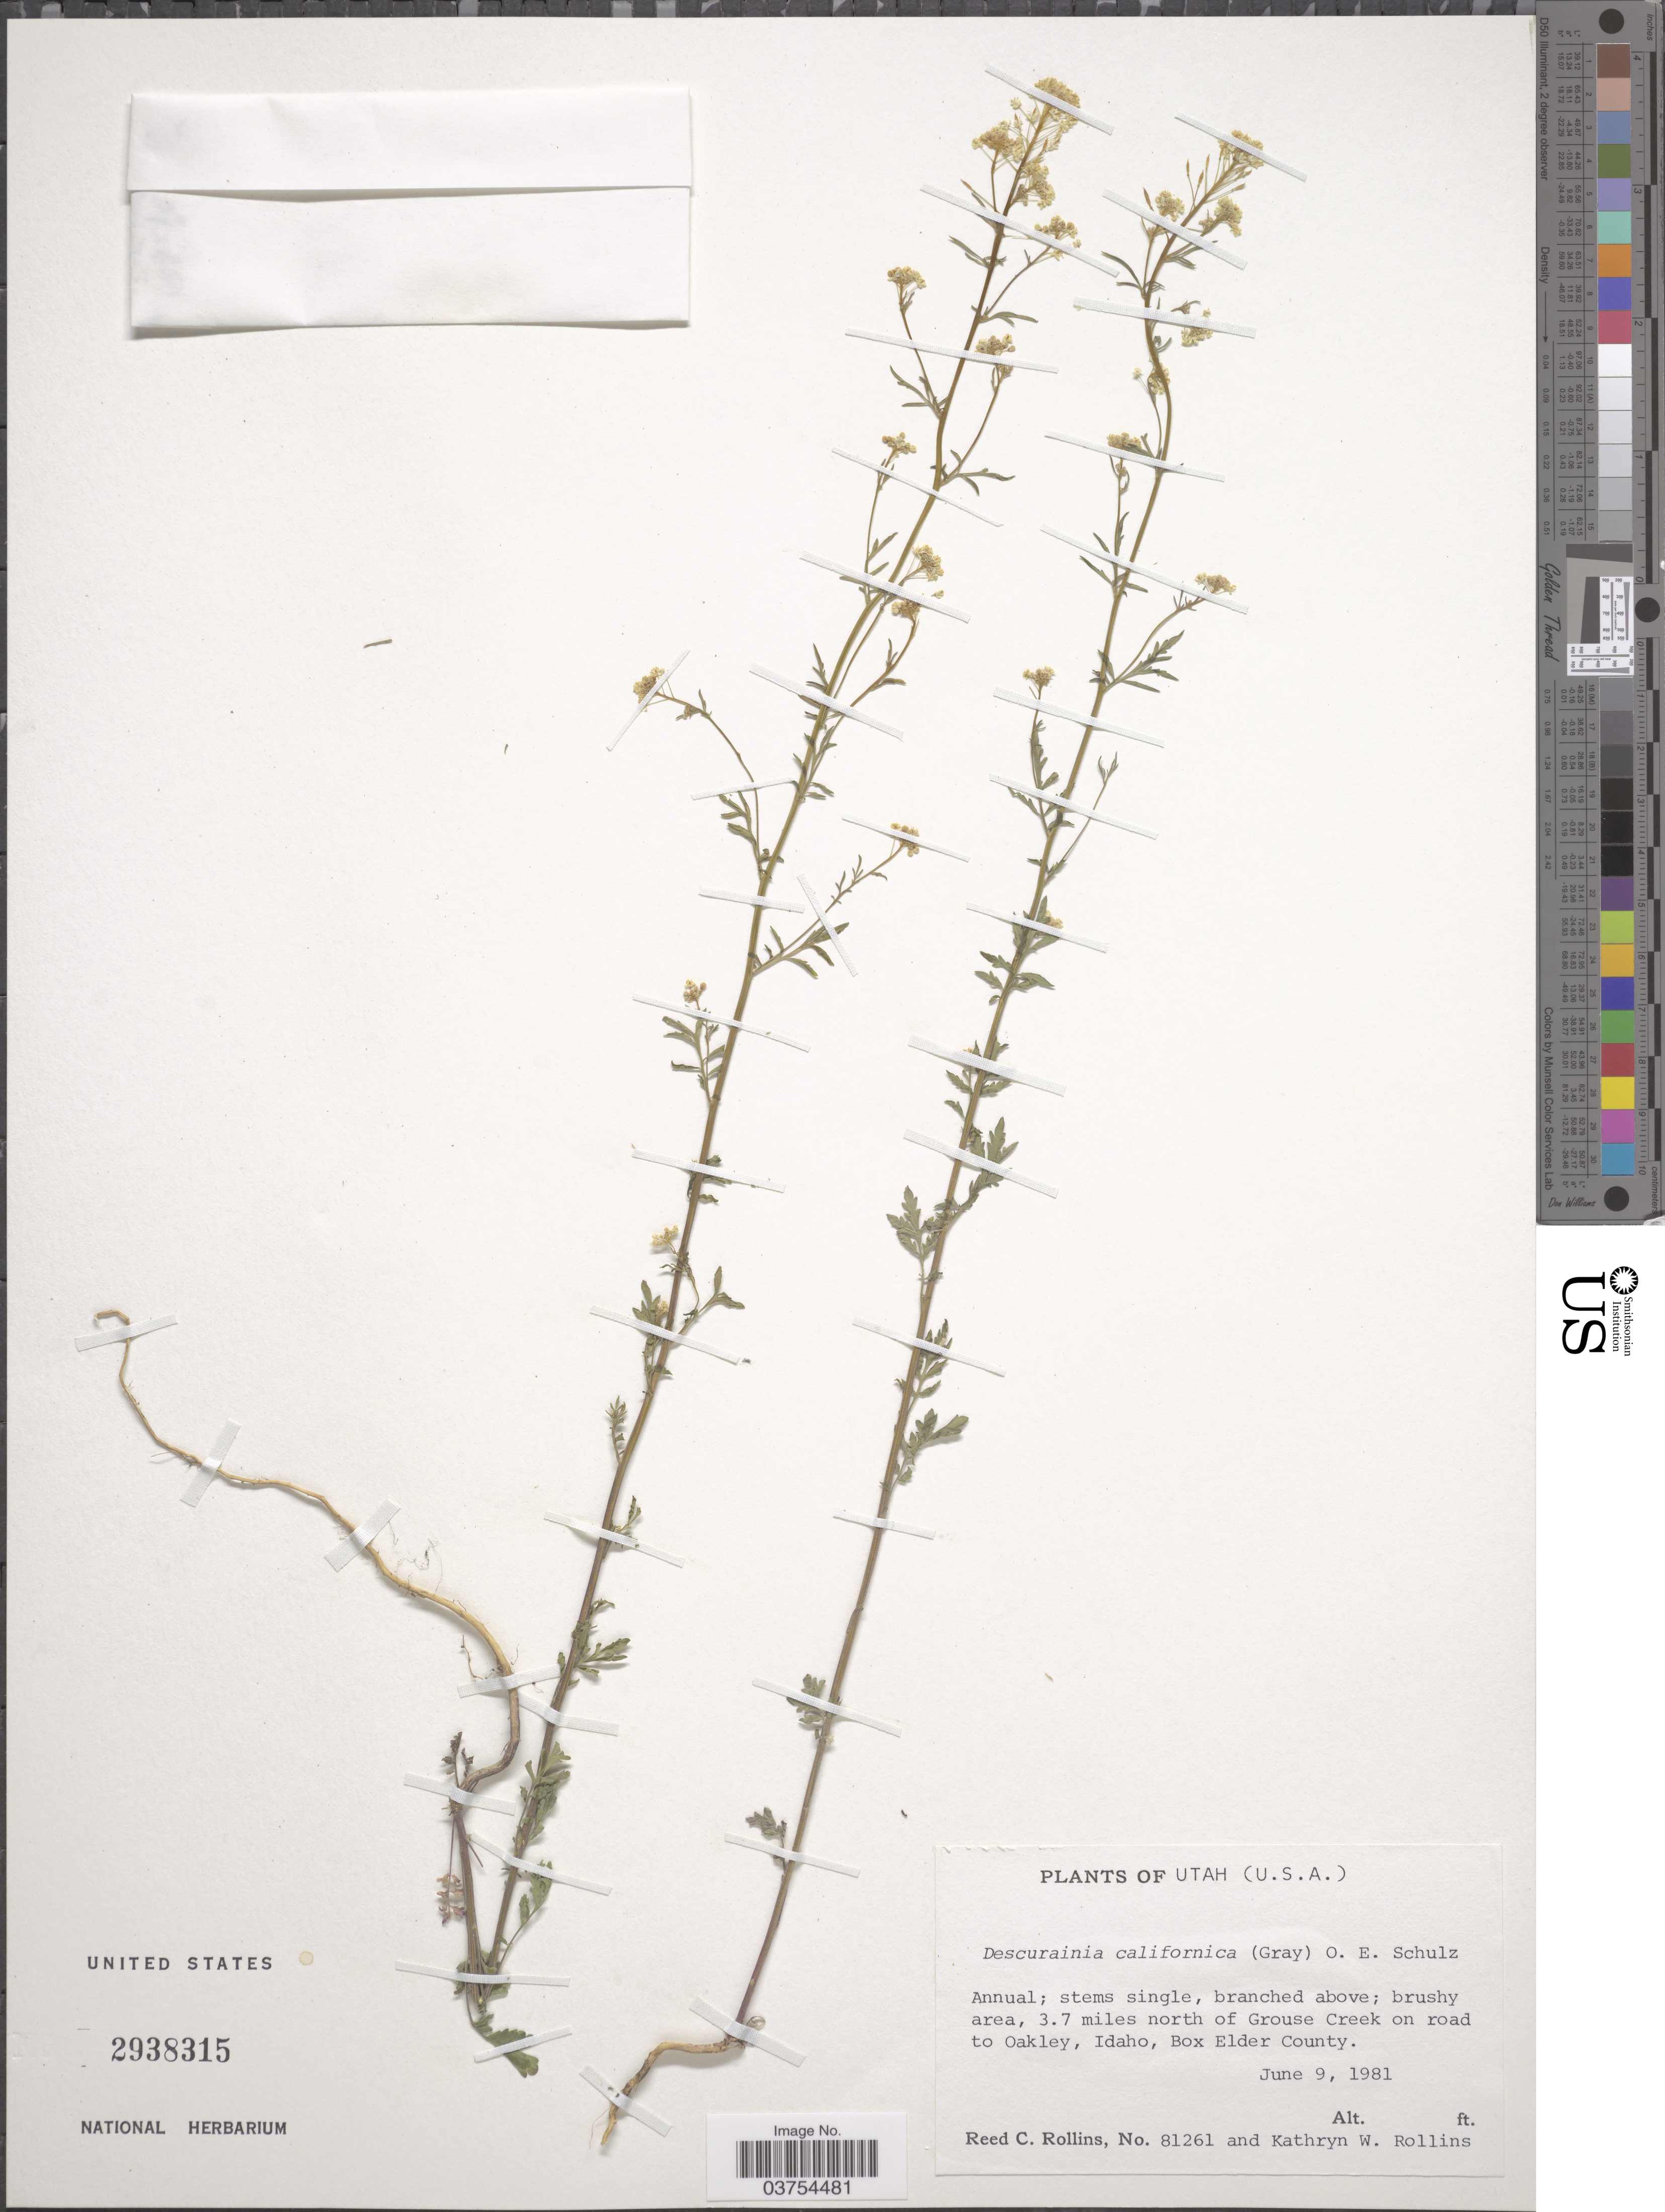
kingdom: Plantae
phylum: Tracheophyta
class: Magnoliopsida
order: Brassicales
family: Brassicaceae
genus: Descurainia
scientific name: Descurainia californica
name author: (A. Gray) O.E. Schulz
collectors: R. C. Rollins & K. W. Rollins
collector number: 81261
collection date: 1981-06-09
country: United States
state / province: Utah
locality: Brushy area, 3.7 miles north of Grouse Creek on road to Oakley, Idaho, Box Elder County.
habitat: brushy area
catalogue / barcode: US 2938315